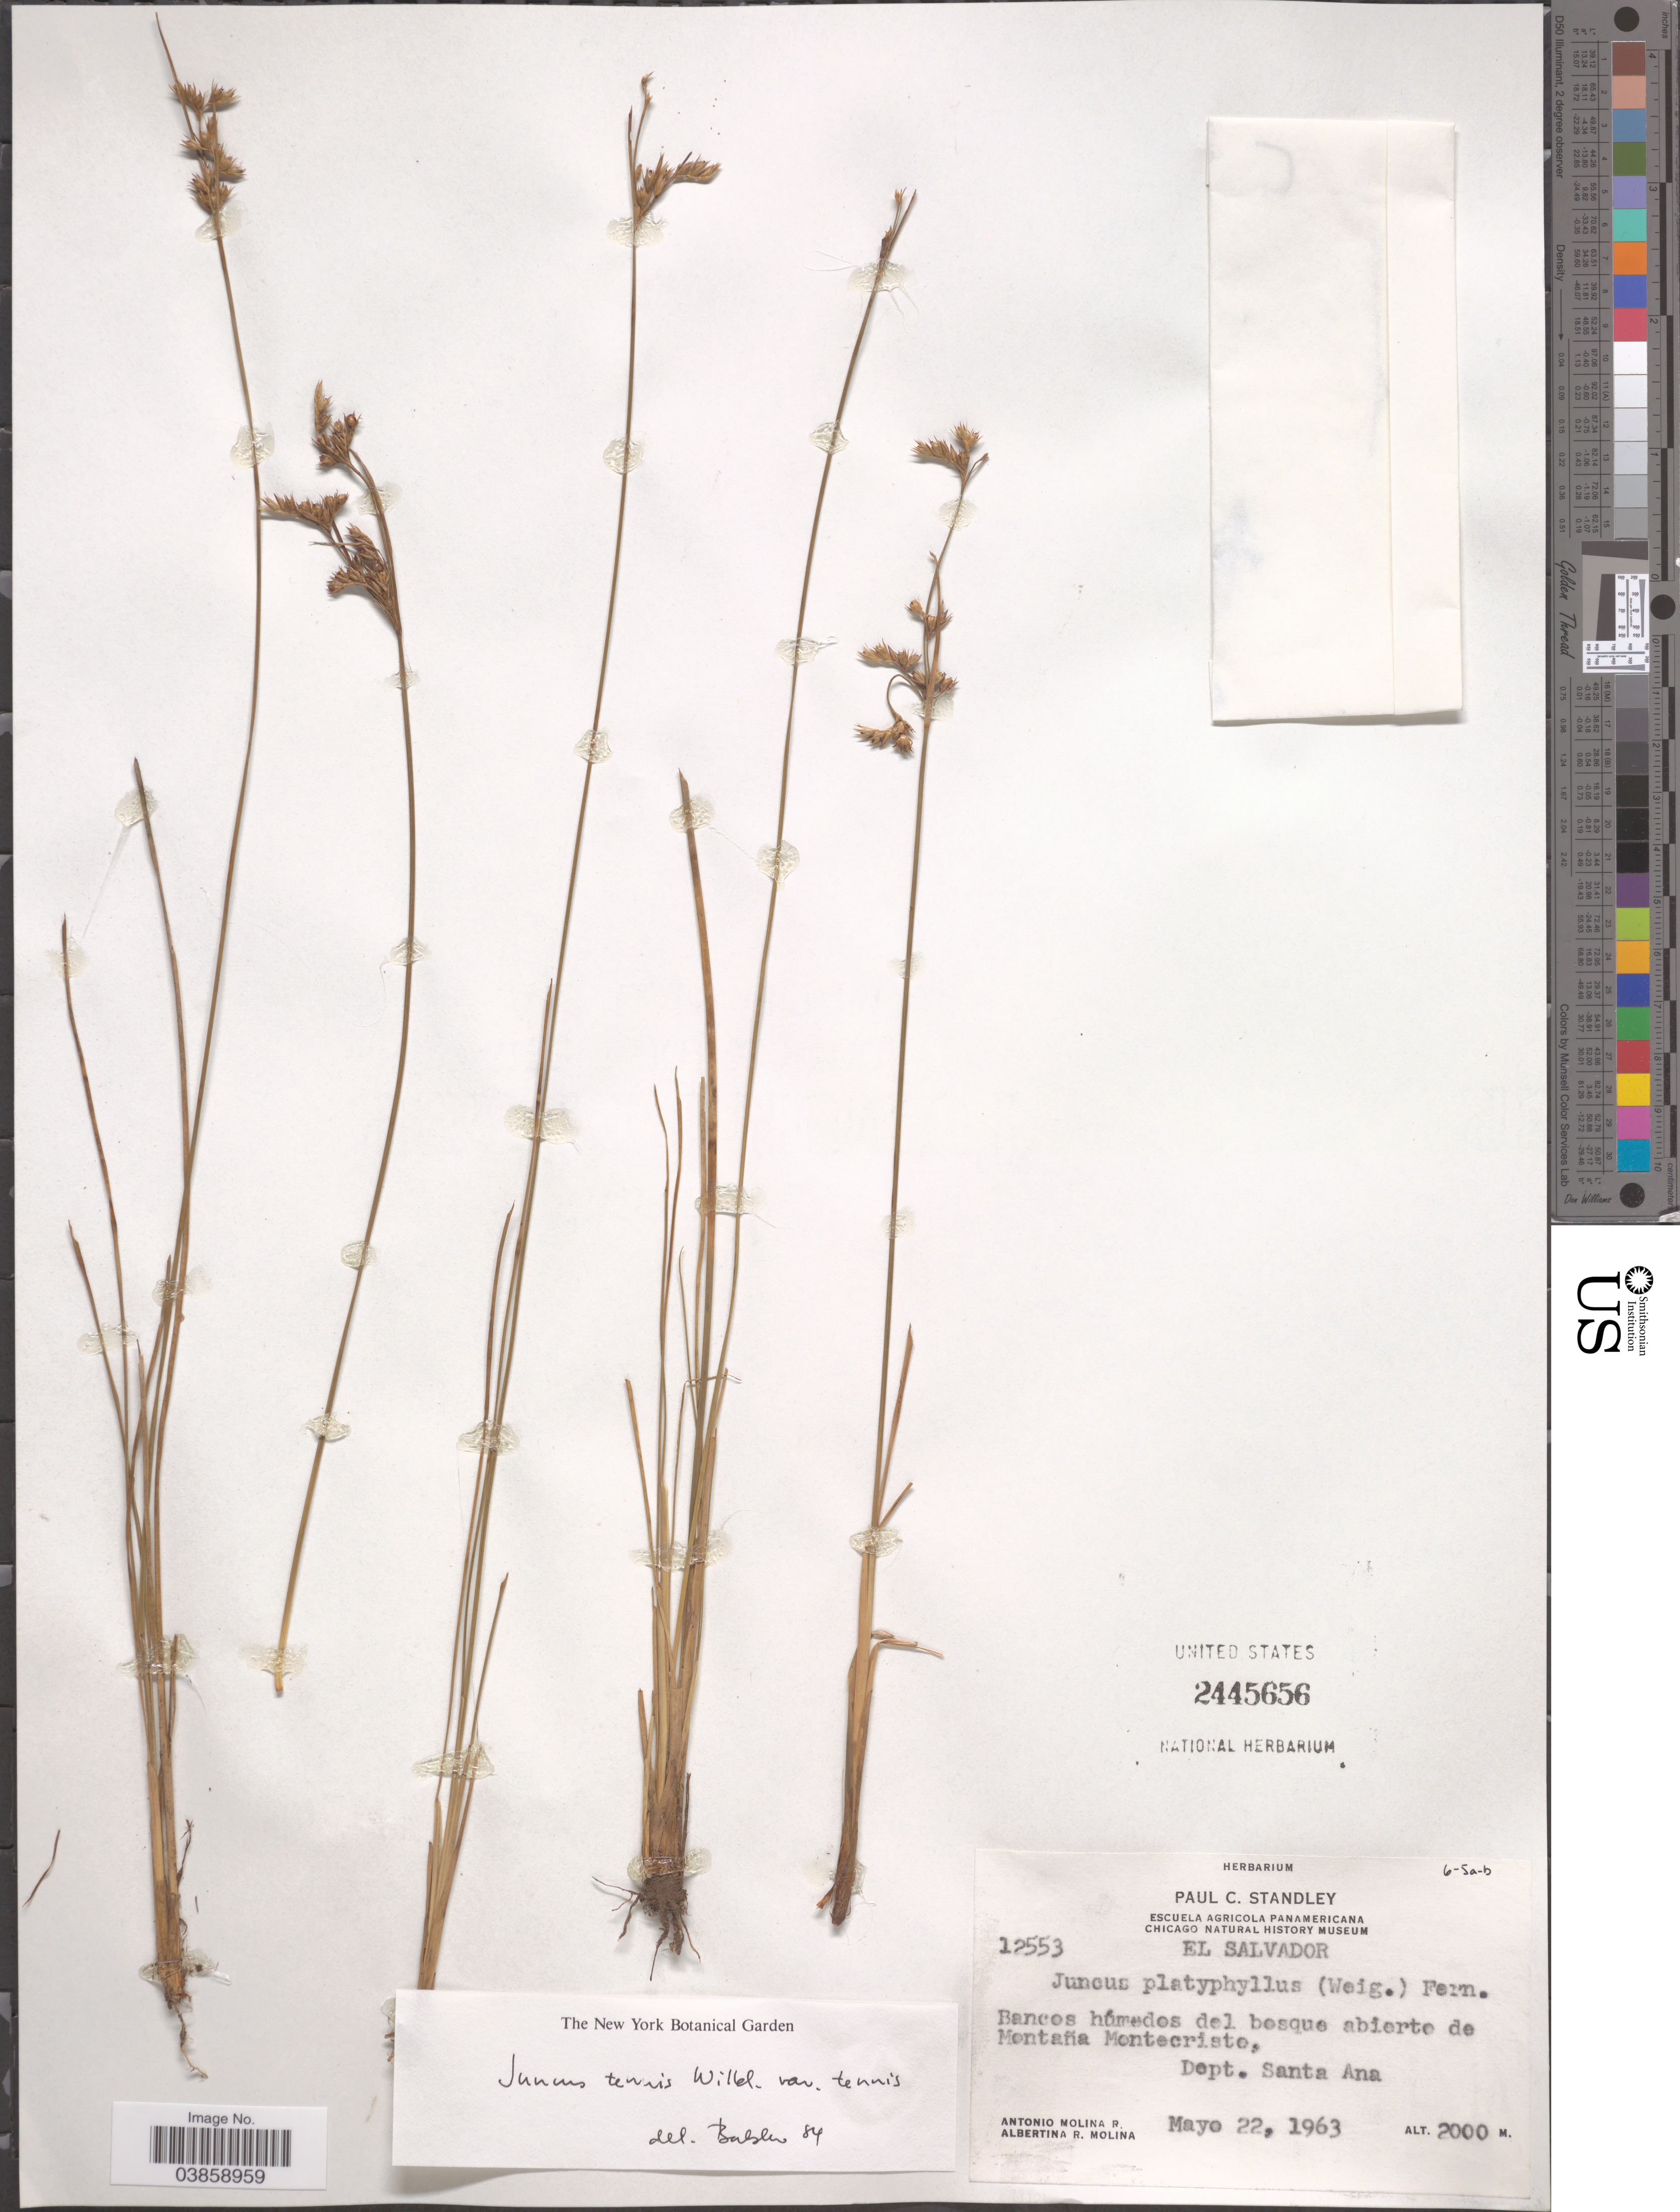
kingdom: Plantae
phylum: Tracheophyta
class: Liliopsida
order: Poales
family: Juncaceae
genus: Juncus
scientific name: Juncus tenuis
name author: Willd.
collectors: A. Molina R. & A. R. Molina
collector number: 12553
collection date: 1963-05-22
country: El Salvador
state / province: Santa Ana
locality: Bosque abierto de Montaña Montecristo, Dept. Santa Ana.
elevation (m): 2000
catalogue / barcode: US 2445656